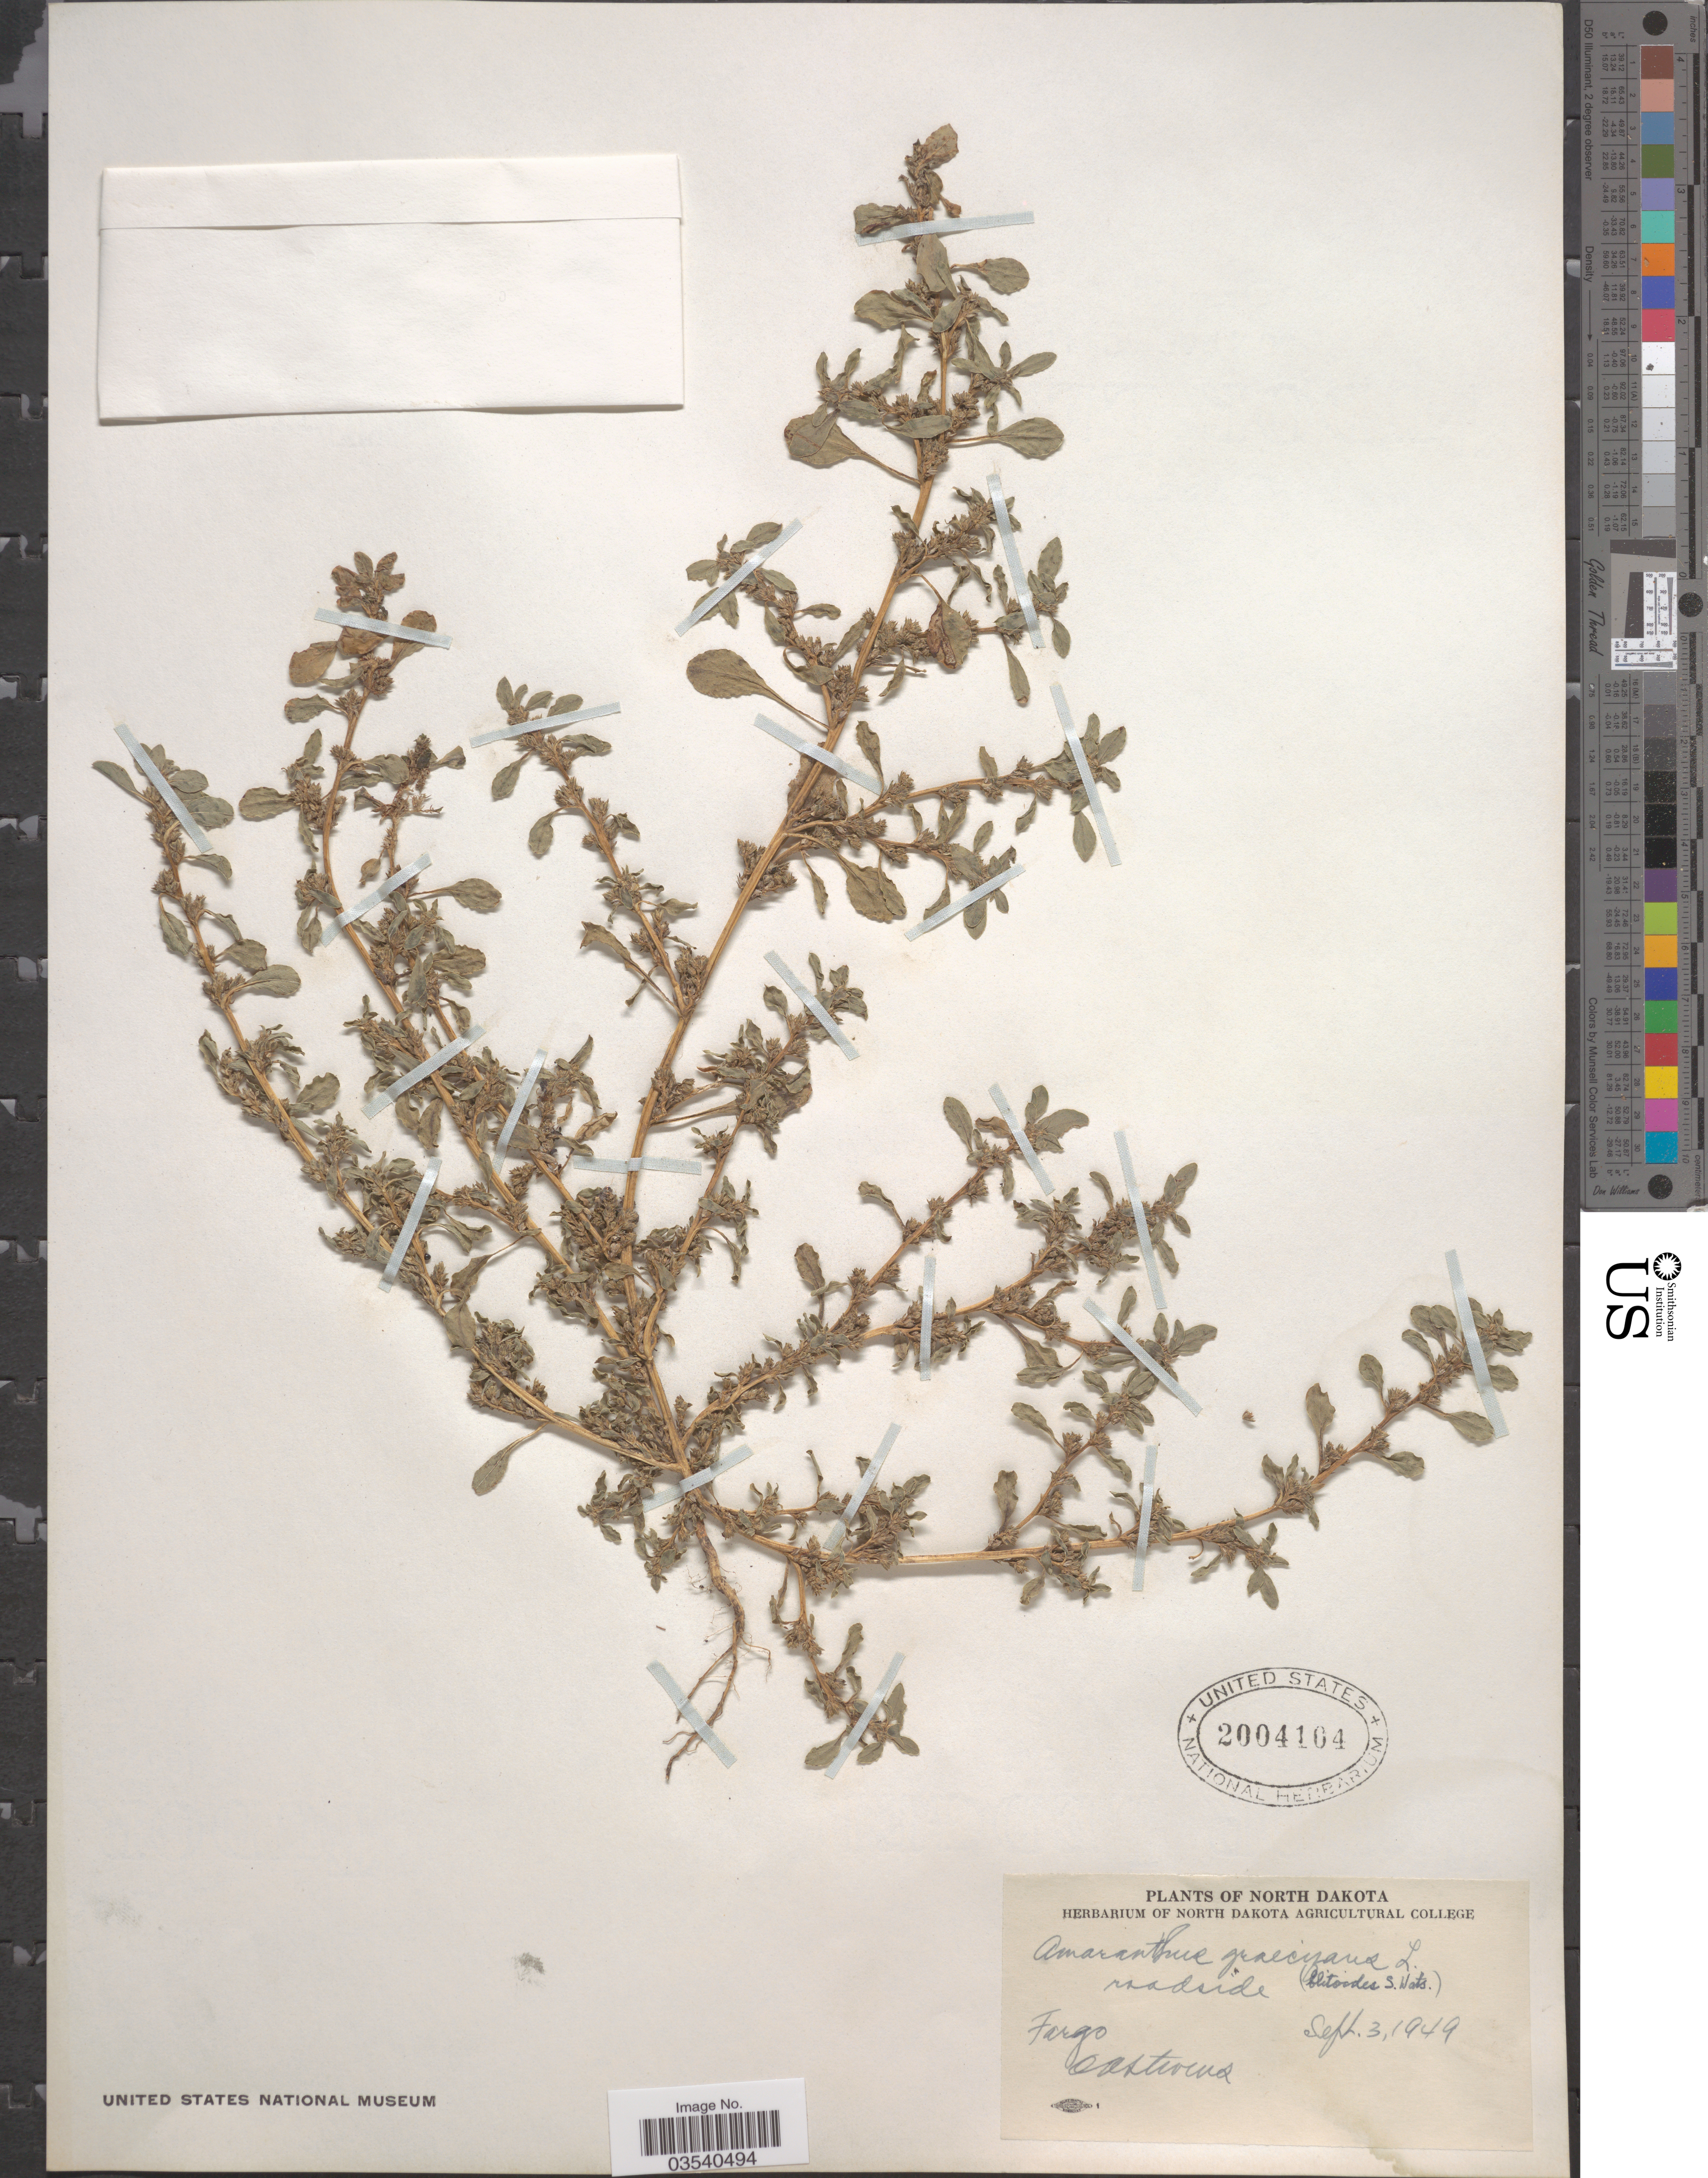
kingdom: Plantae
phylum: Tracheophyta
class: Magnoliopsida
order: Caryophyllales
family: Amaranthaceae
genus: Amaranthus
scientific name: Amaranthus graecizans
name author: L.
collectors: O. A. Stevens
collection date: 1949-09-03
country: United States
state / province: North Dakota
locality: Fargo.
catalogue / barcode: US 2004104